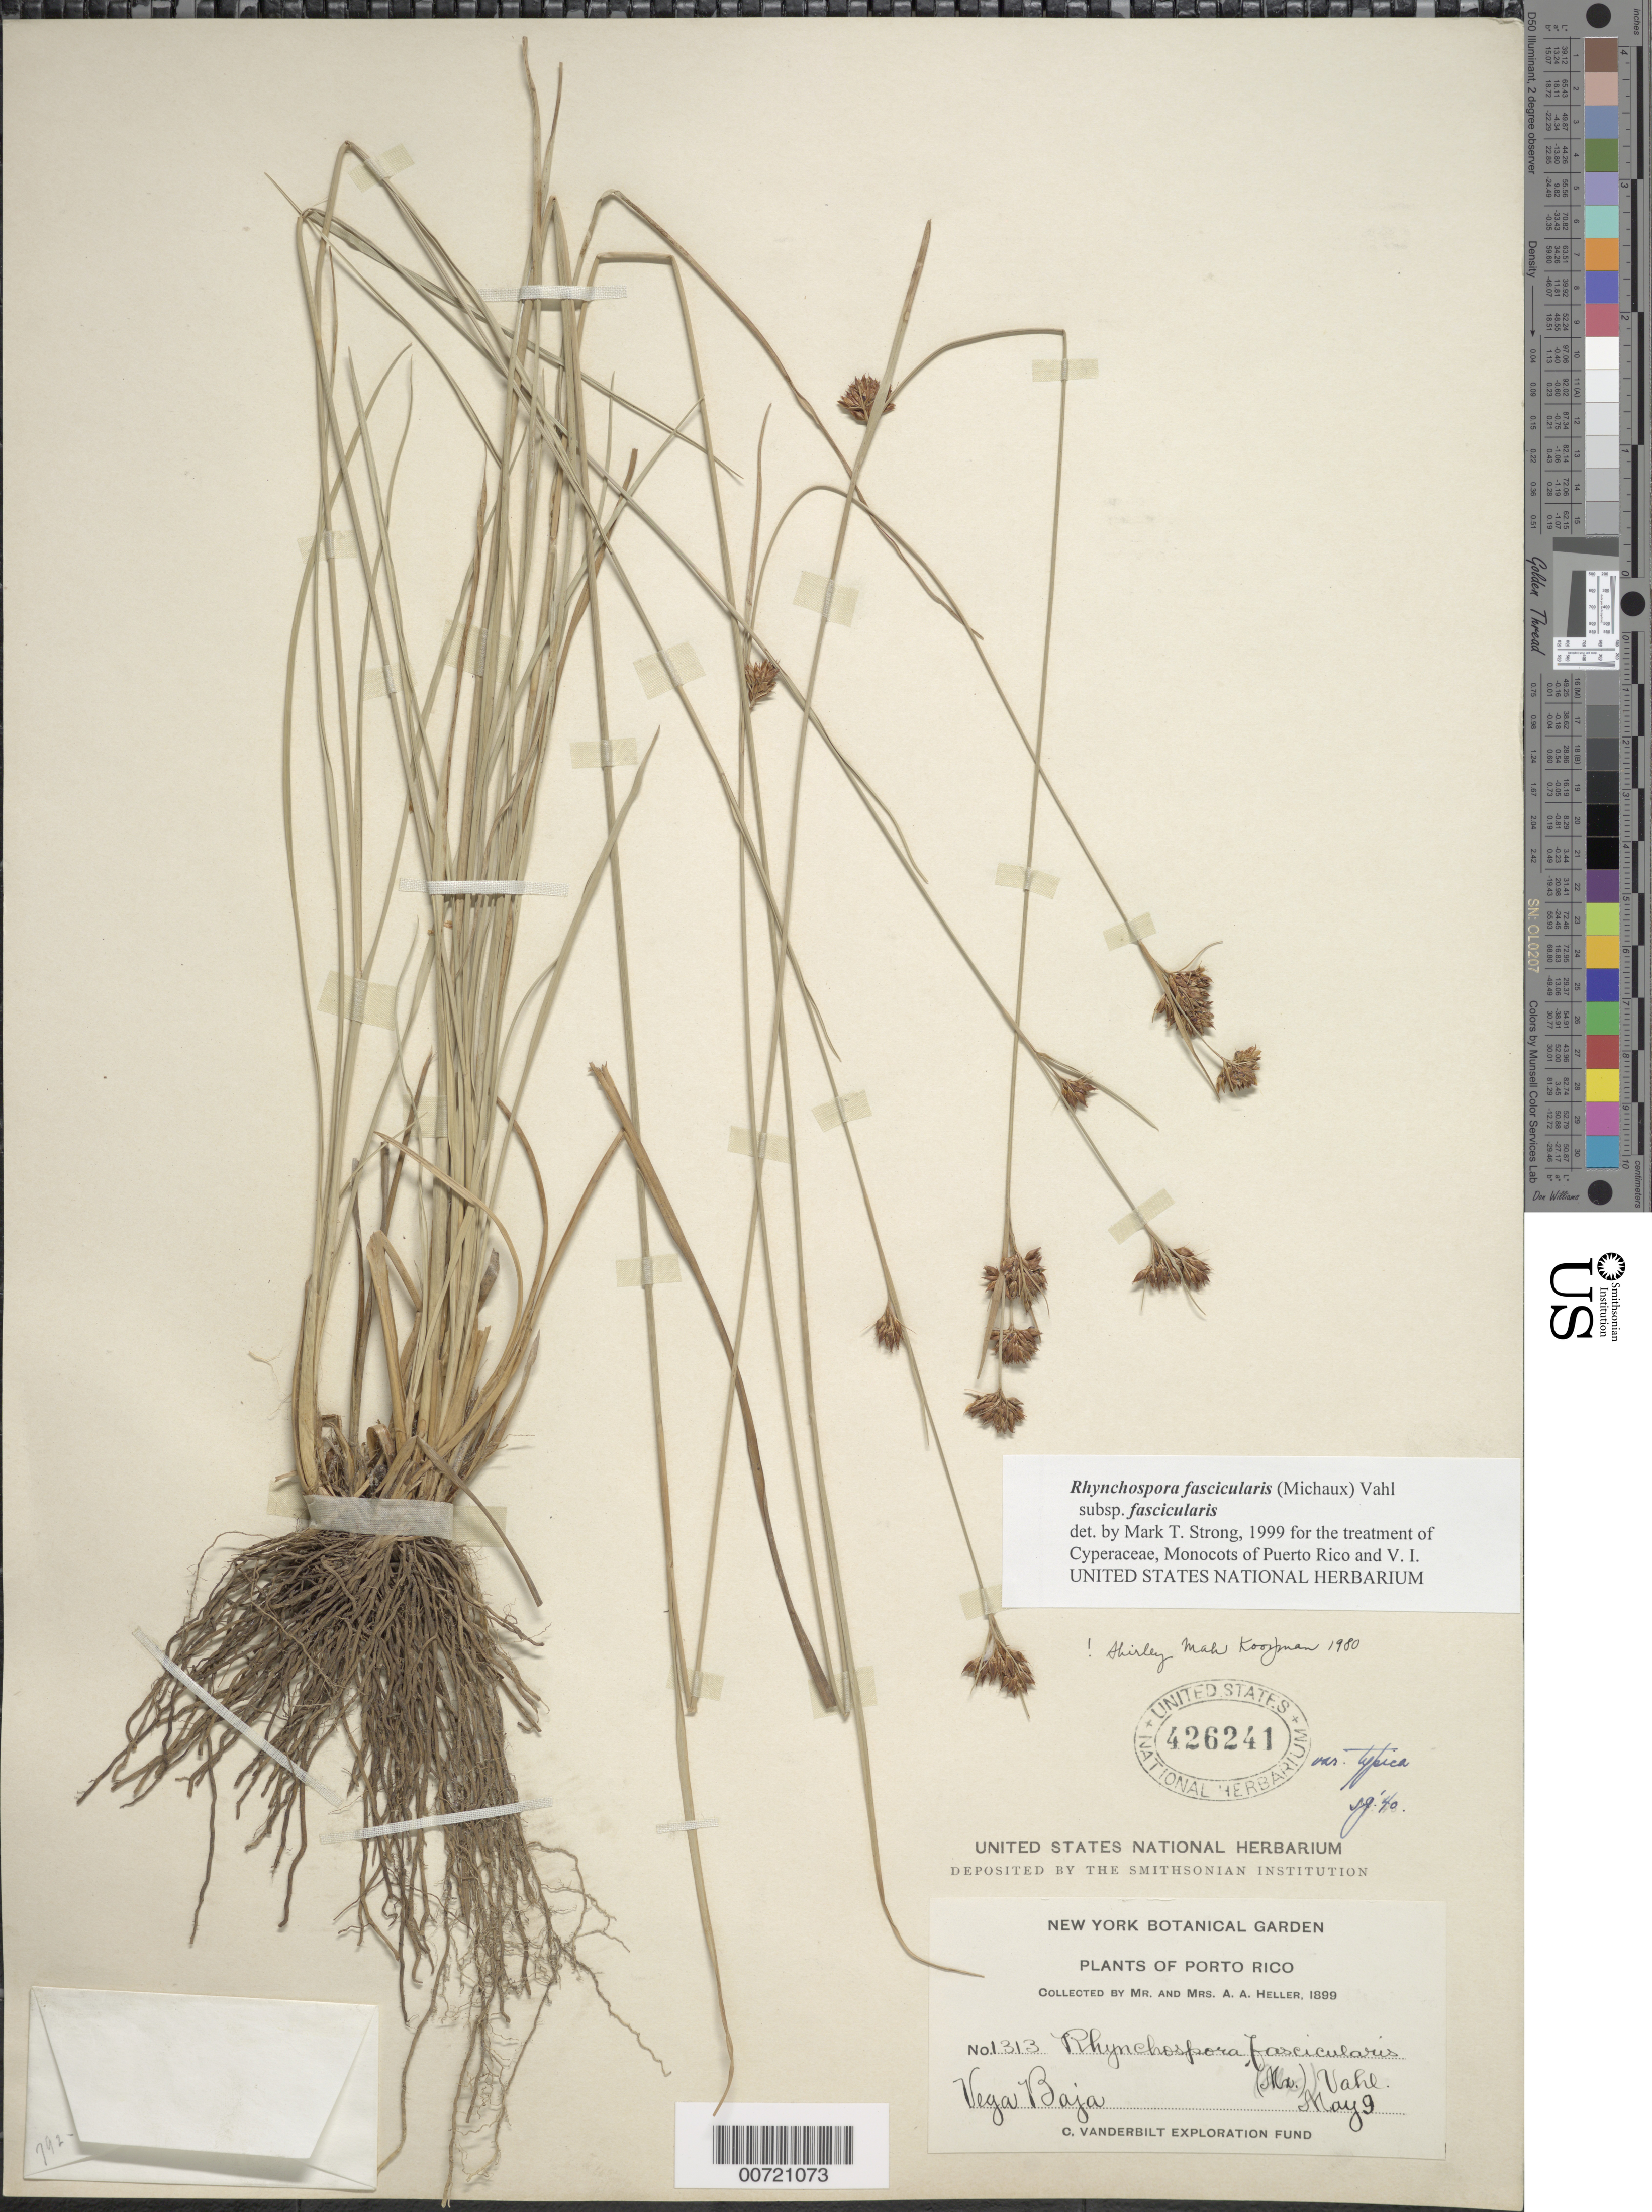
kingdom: Plantae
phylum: Tracheophyta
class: Liliopsida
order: Poales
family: Cyperaceae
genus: Rhynchospora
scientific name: Rhynchospora fascicularis subsp. fascicularis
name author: (Michx.) Vahl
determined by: Strong, M. T., (US), Smithsonian Institution - National Museum of Natural History (UNITED STATES)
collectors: A. A. Heller & E. G. Heller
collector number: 1313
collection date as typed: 09 May 1899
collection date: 1899-05-09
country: Puerto Rico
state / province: Vega Baja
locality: Vega Baja.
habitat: Wet place in white sand.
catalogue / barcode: US 426241